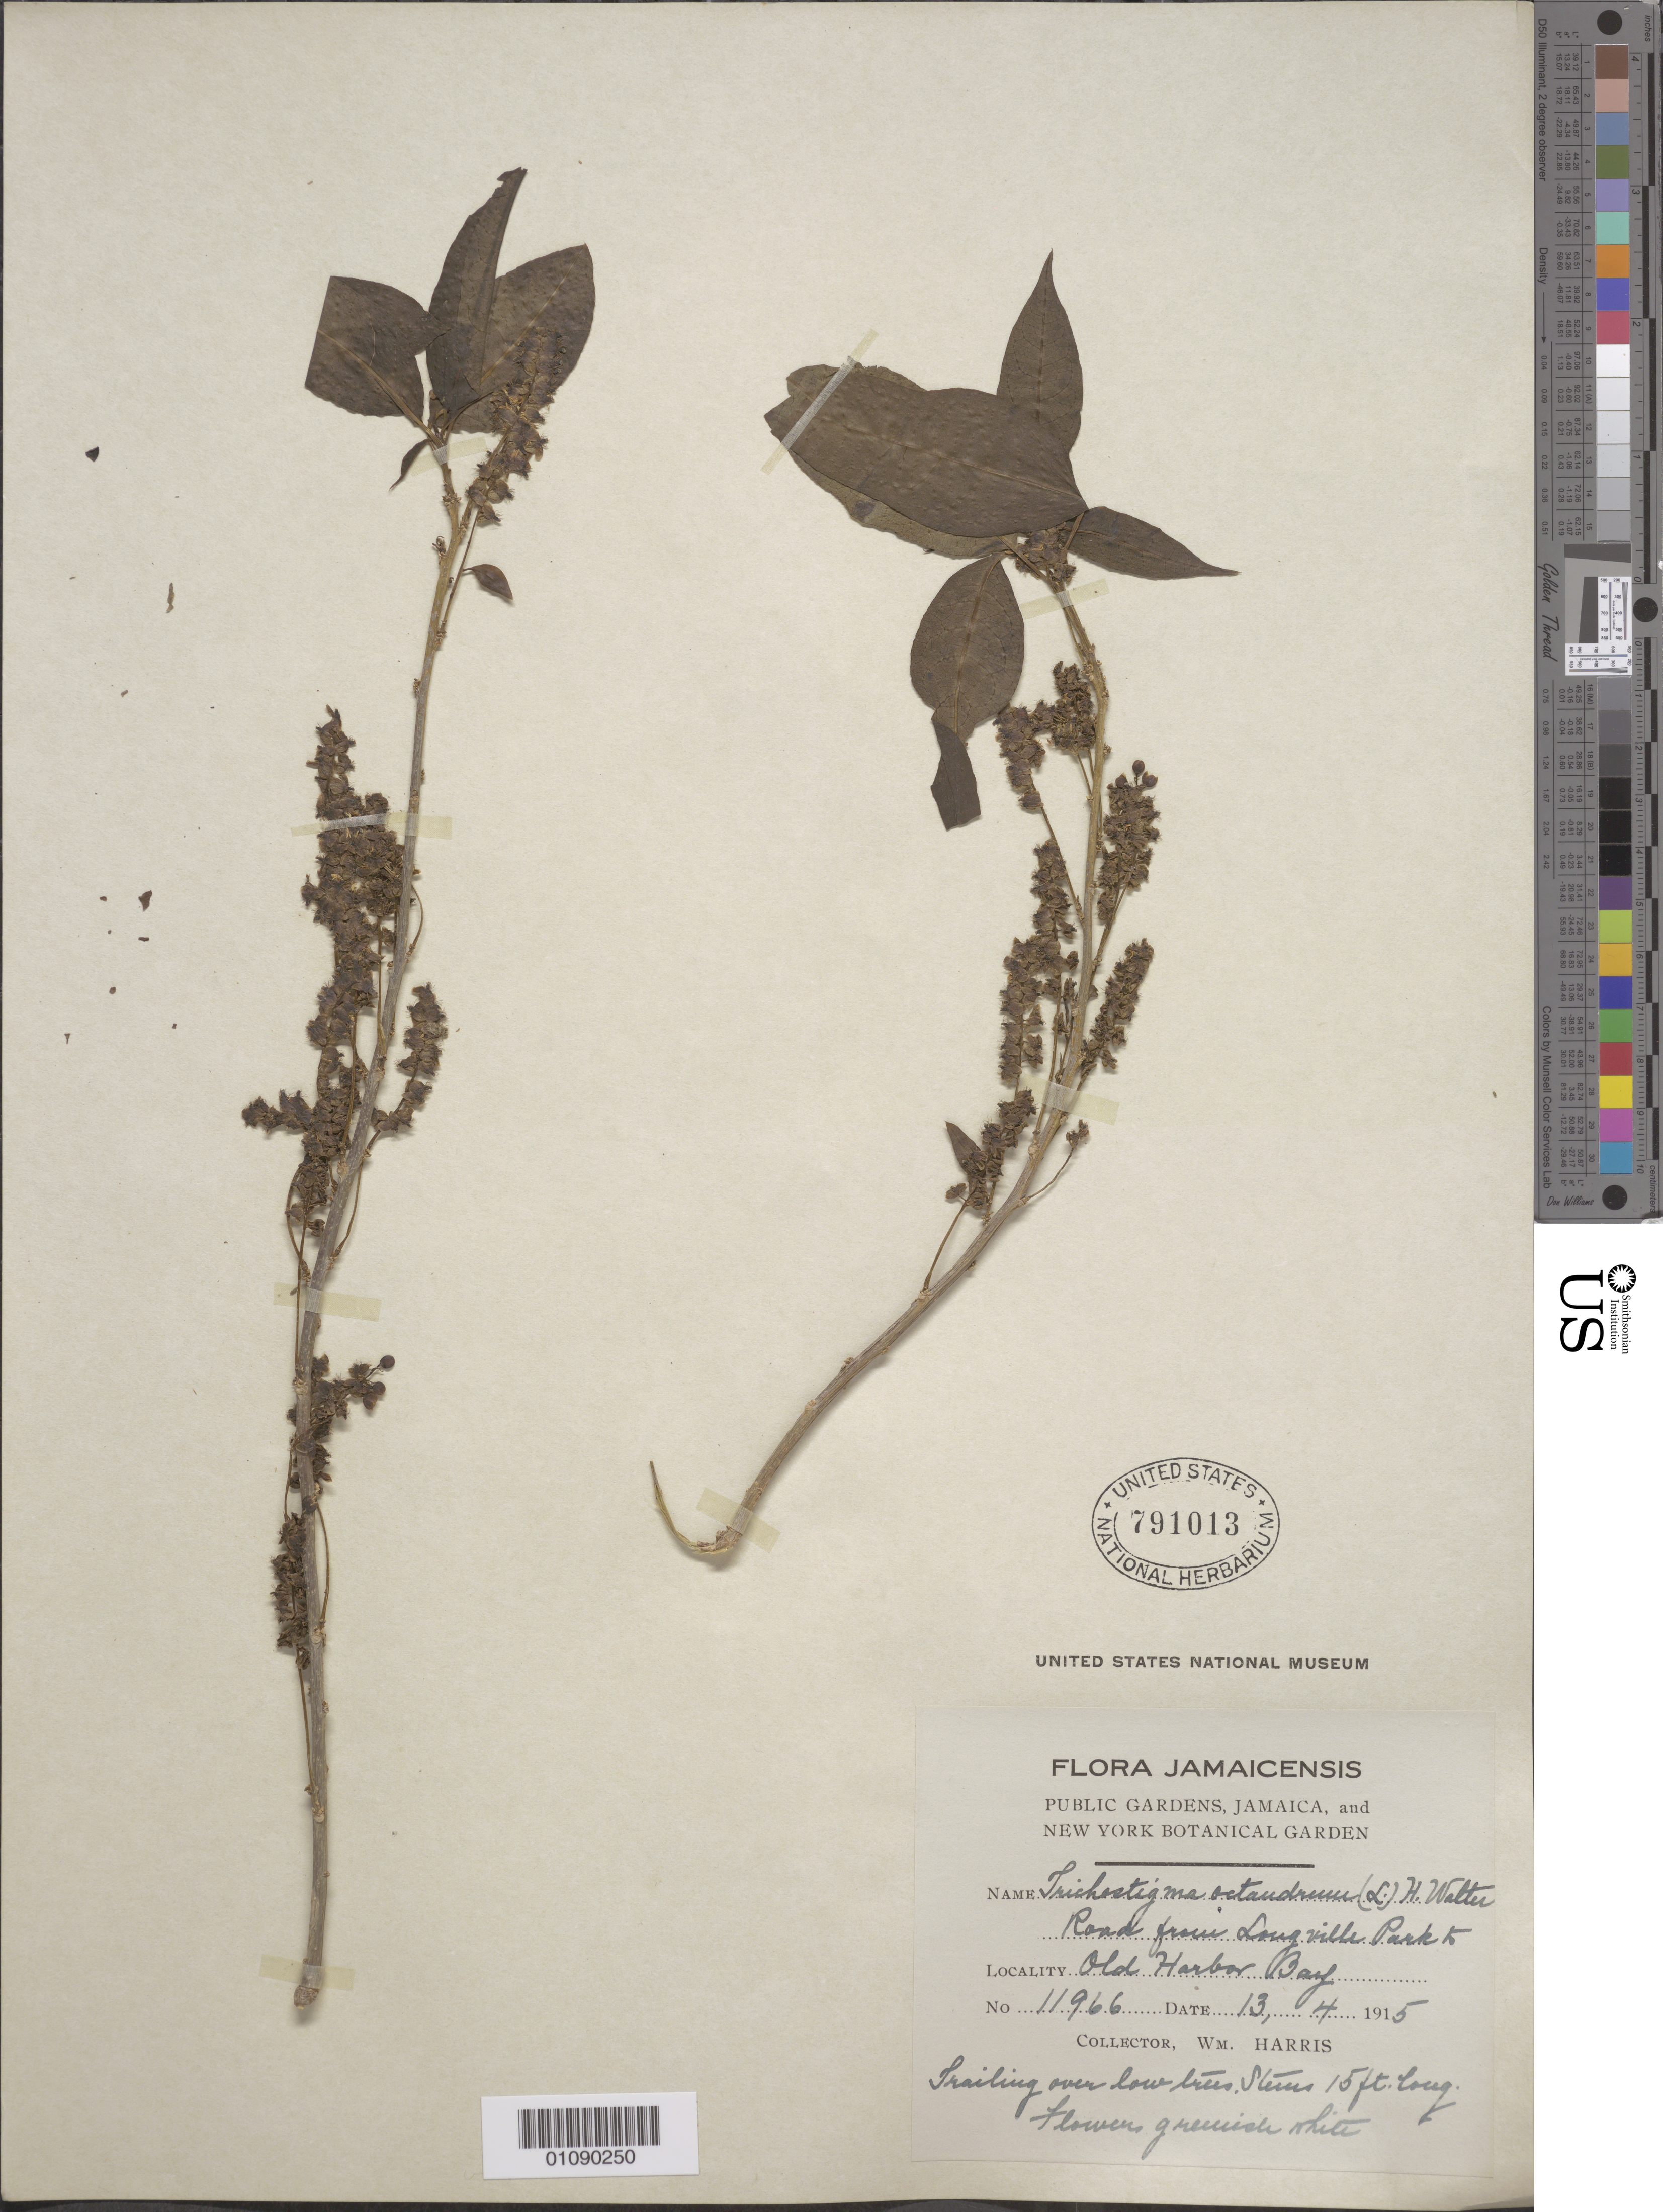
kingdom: Plantae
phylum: Tracheophyta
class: Magnoliopsida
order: Caryophyllales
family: Phytolaccaceae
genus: Trichostigma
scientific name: Trichostigma octandrum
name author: (L.) H. Walter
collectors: W. Harris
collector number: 11966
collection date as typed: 13 Apr 1915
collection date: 1915-04-13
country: Jamaica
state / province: Saint Catherine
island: Jamaica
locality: Old Harbor Bay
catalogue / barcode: US 791013